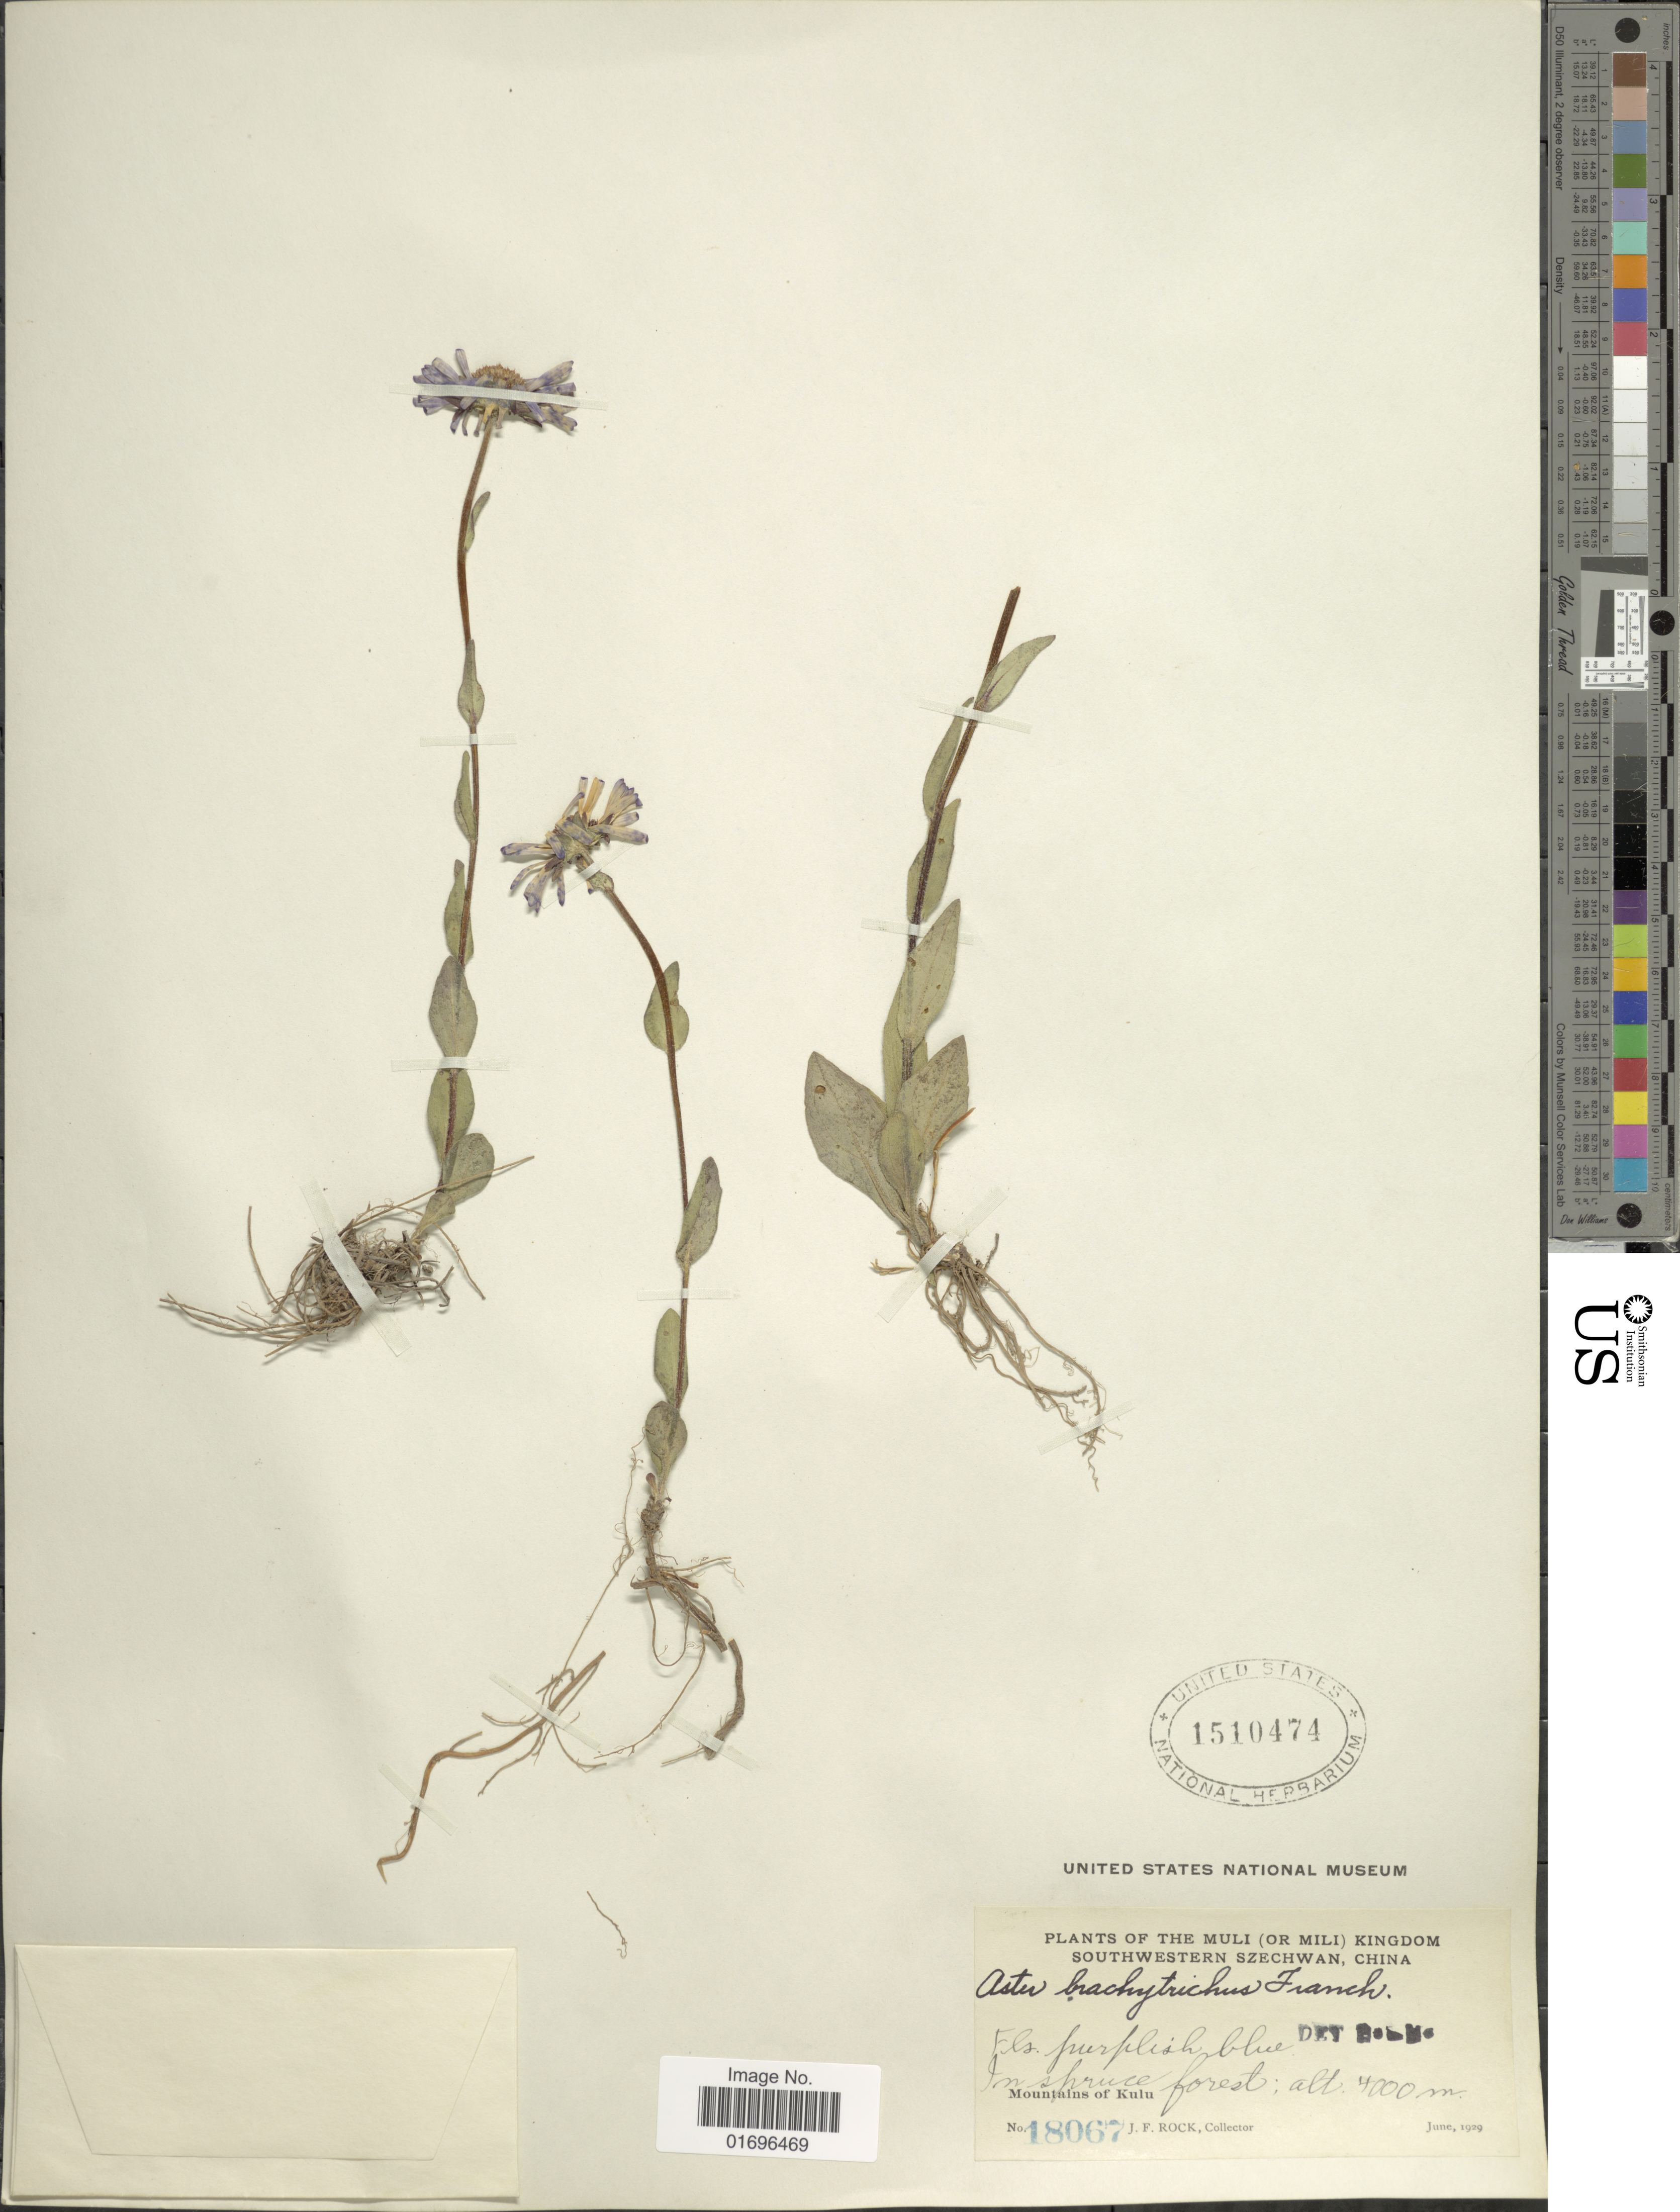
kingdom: Plantae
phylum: Tracheophyta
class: Magnoliopsida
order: Asterales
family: Asteraceae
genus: Aster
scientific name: Aster brachytrichus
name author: Franch.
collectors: J. Rock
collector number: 18067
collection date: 1929-06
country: China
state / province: Sichuan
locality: Muli (or Mili) Kingdom. Southwestern Szechwan, China. Mountains of Kulu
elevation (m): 4000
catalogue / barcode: US 1510474